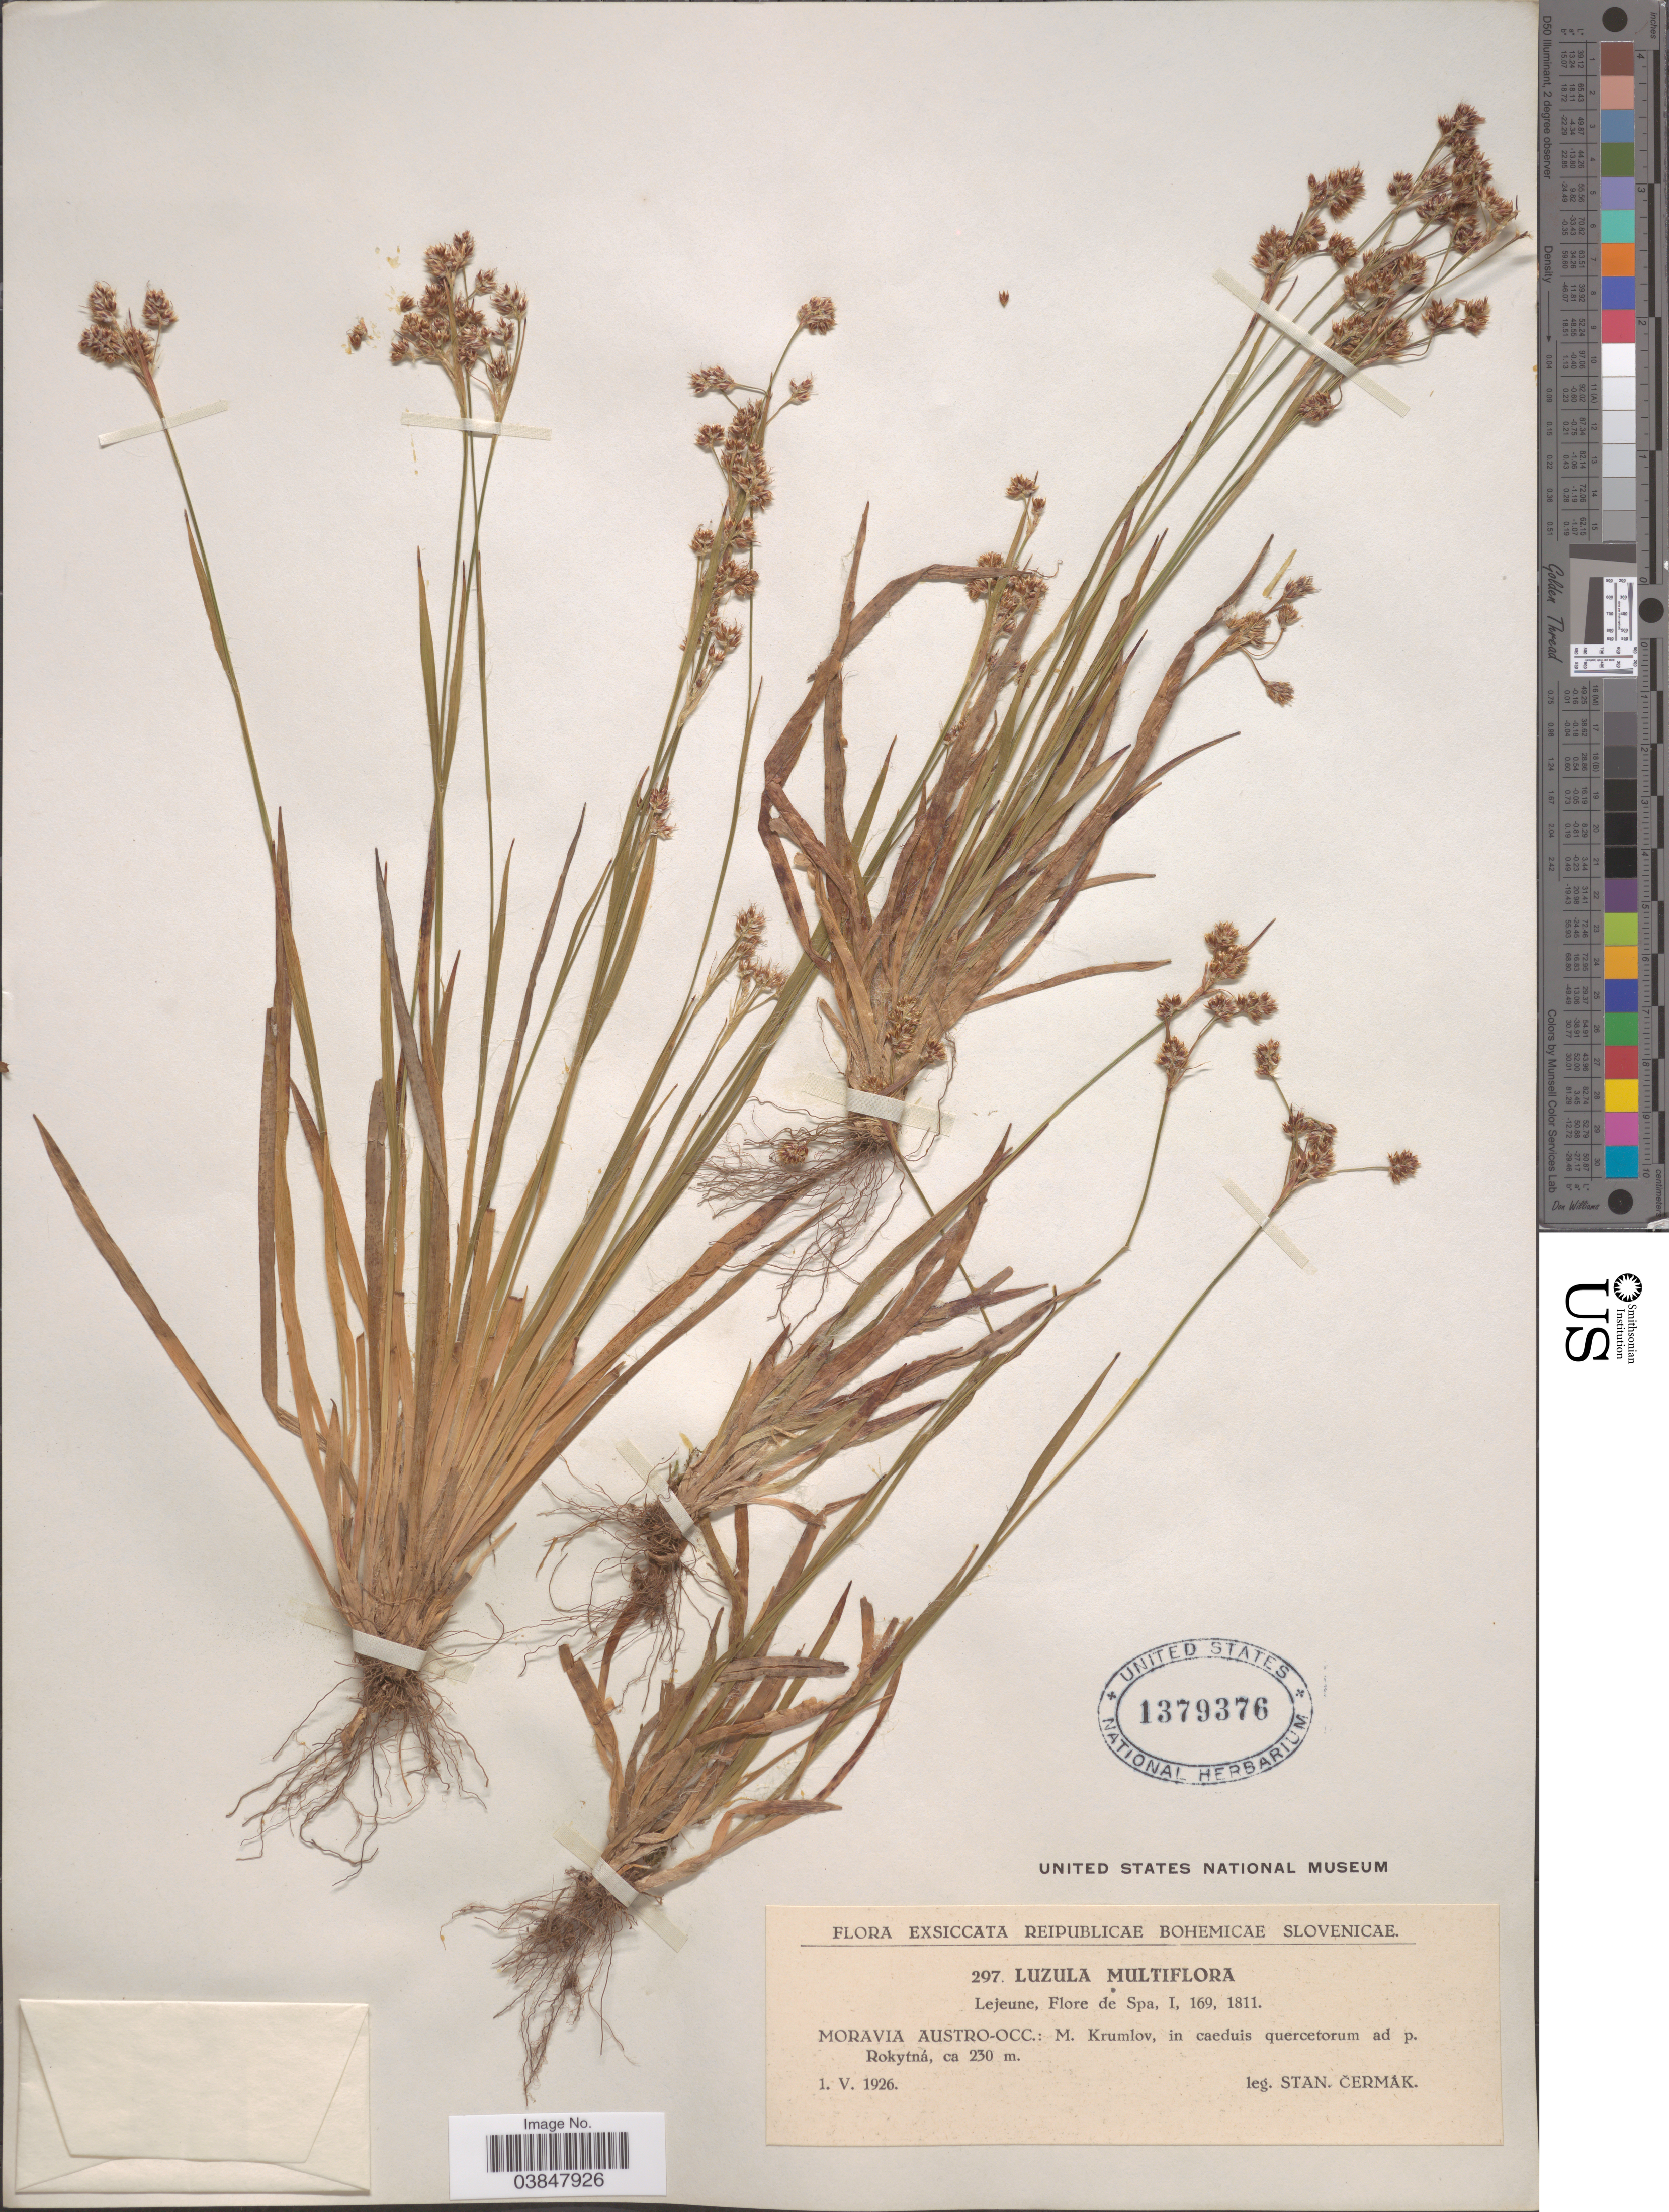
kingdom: Plantae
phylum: Tracheophyta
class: Liliopsida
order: Poales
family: Juncaceae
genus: Luzula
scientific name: Luzula multiflora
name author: (Ehrh.) Lej.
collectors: S. Čermak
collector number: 297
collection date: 1926-05-01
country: Czechia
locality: Moravia Austio-Occ.: M. Krumlov, in caeduis quercetorum ad p. Rokytná.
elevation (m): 230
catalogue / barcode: US 1379376